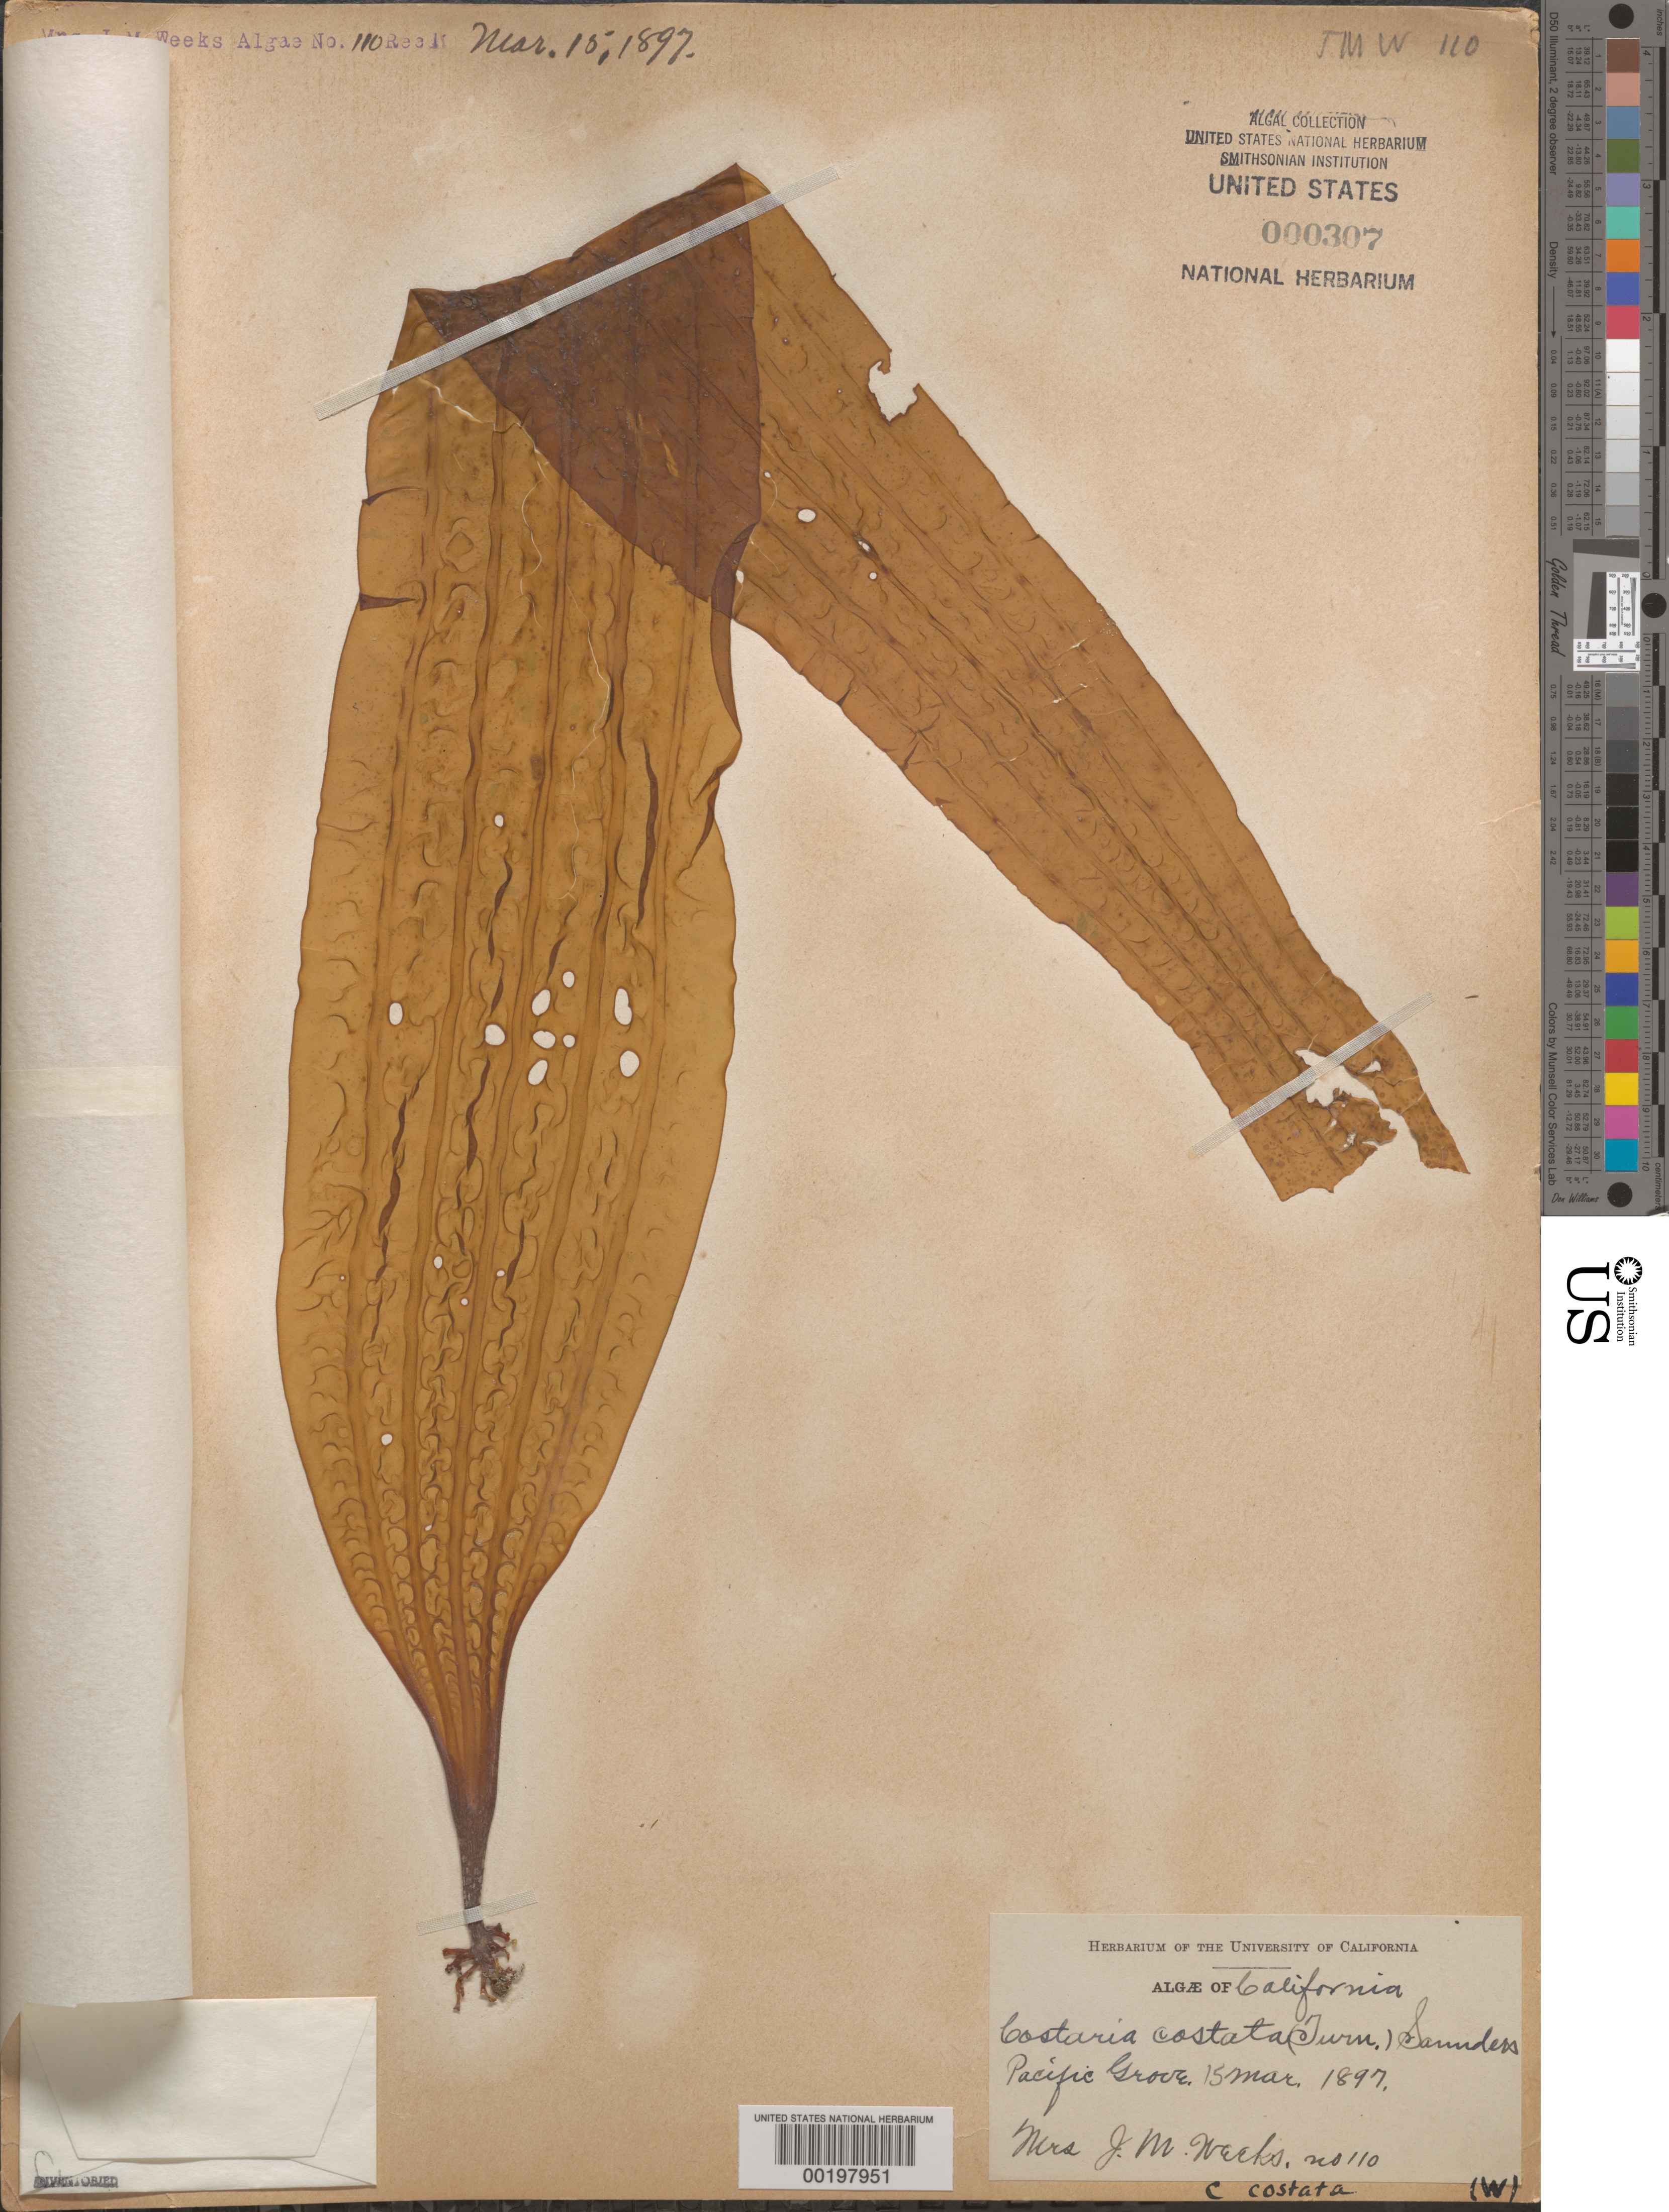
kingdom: Chromista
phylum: Ochrophyta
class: Phaeophyceae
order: Laminariales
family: Costariaceae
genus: Costaria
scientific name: Costaria costata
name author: (C. Agardh) D.A. Saunders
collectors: Mrs. J. Weeks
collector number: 110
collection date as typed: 15 Mar 1897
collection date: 1897-03-15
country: United States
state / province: California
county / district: Monterey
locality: Pacific Grove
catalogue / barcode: US 307